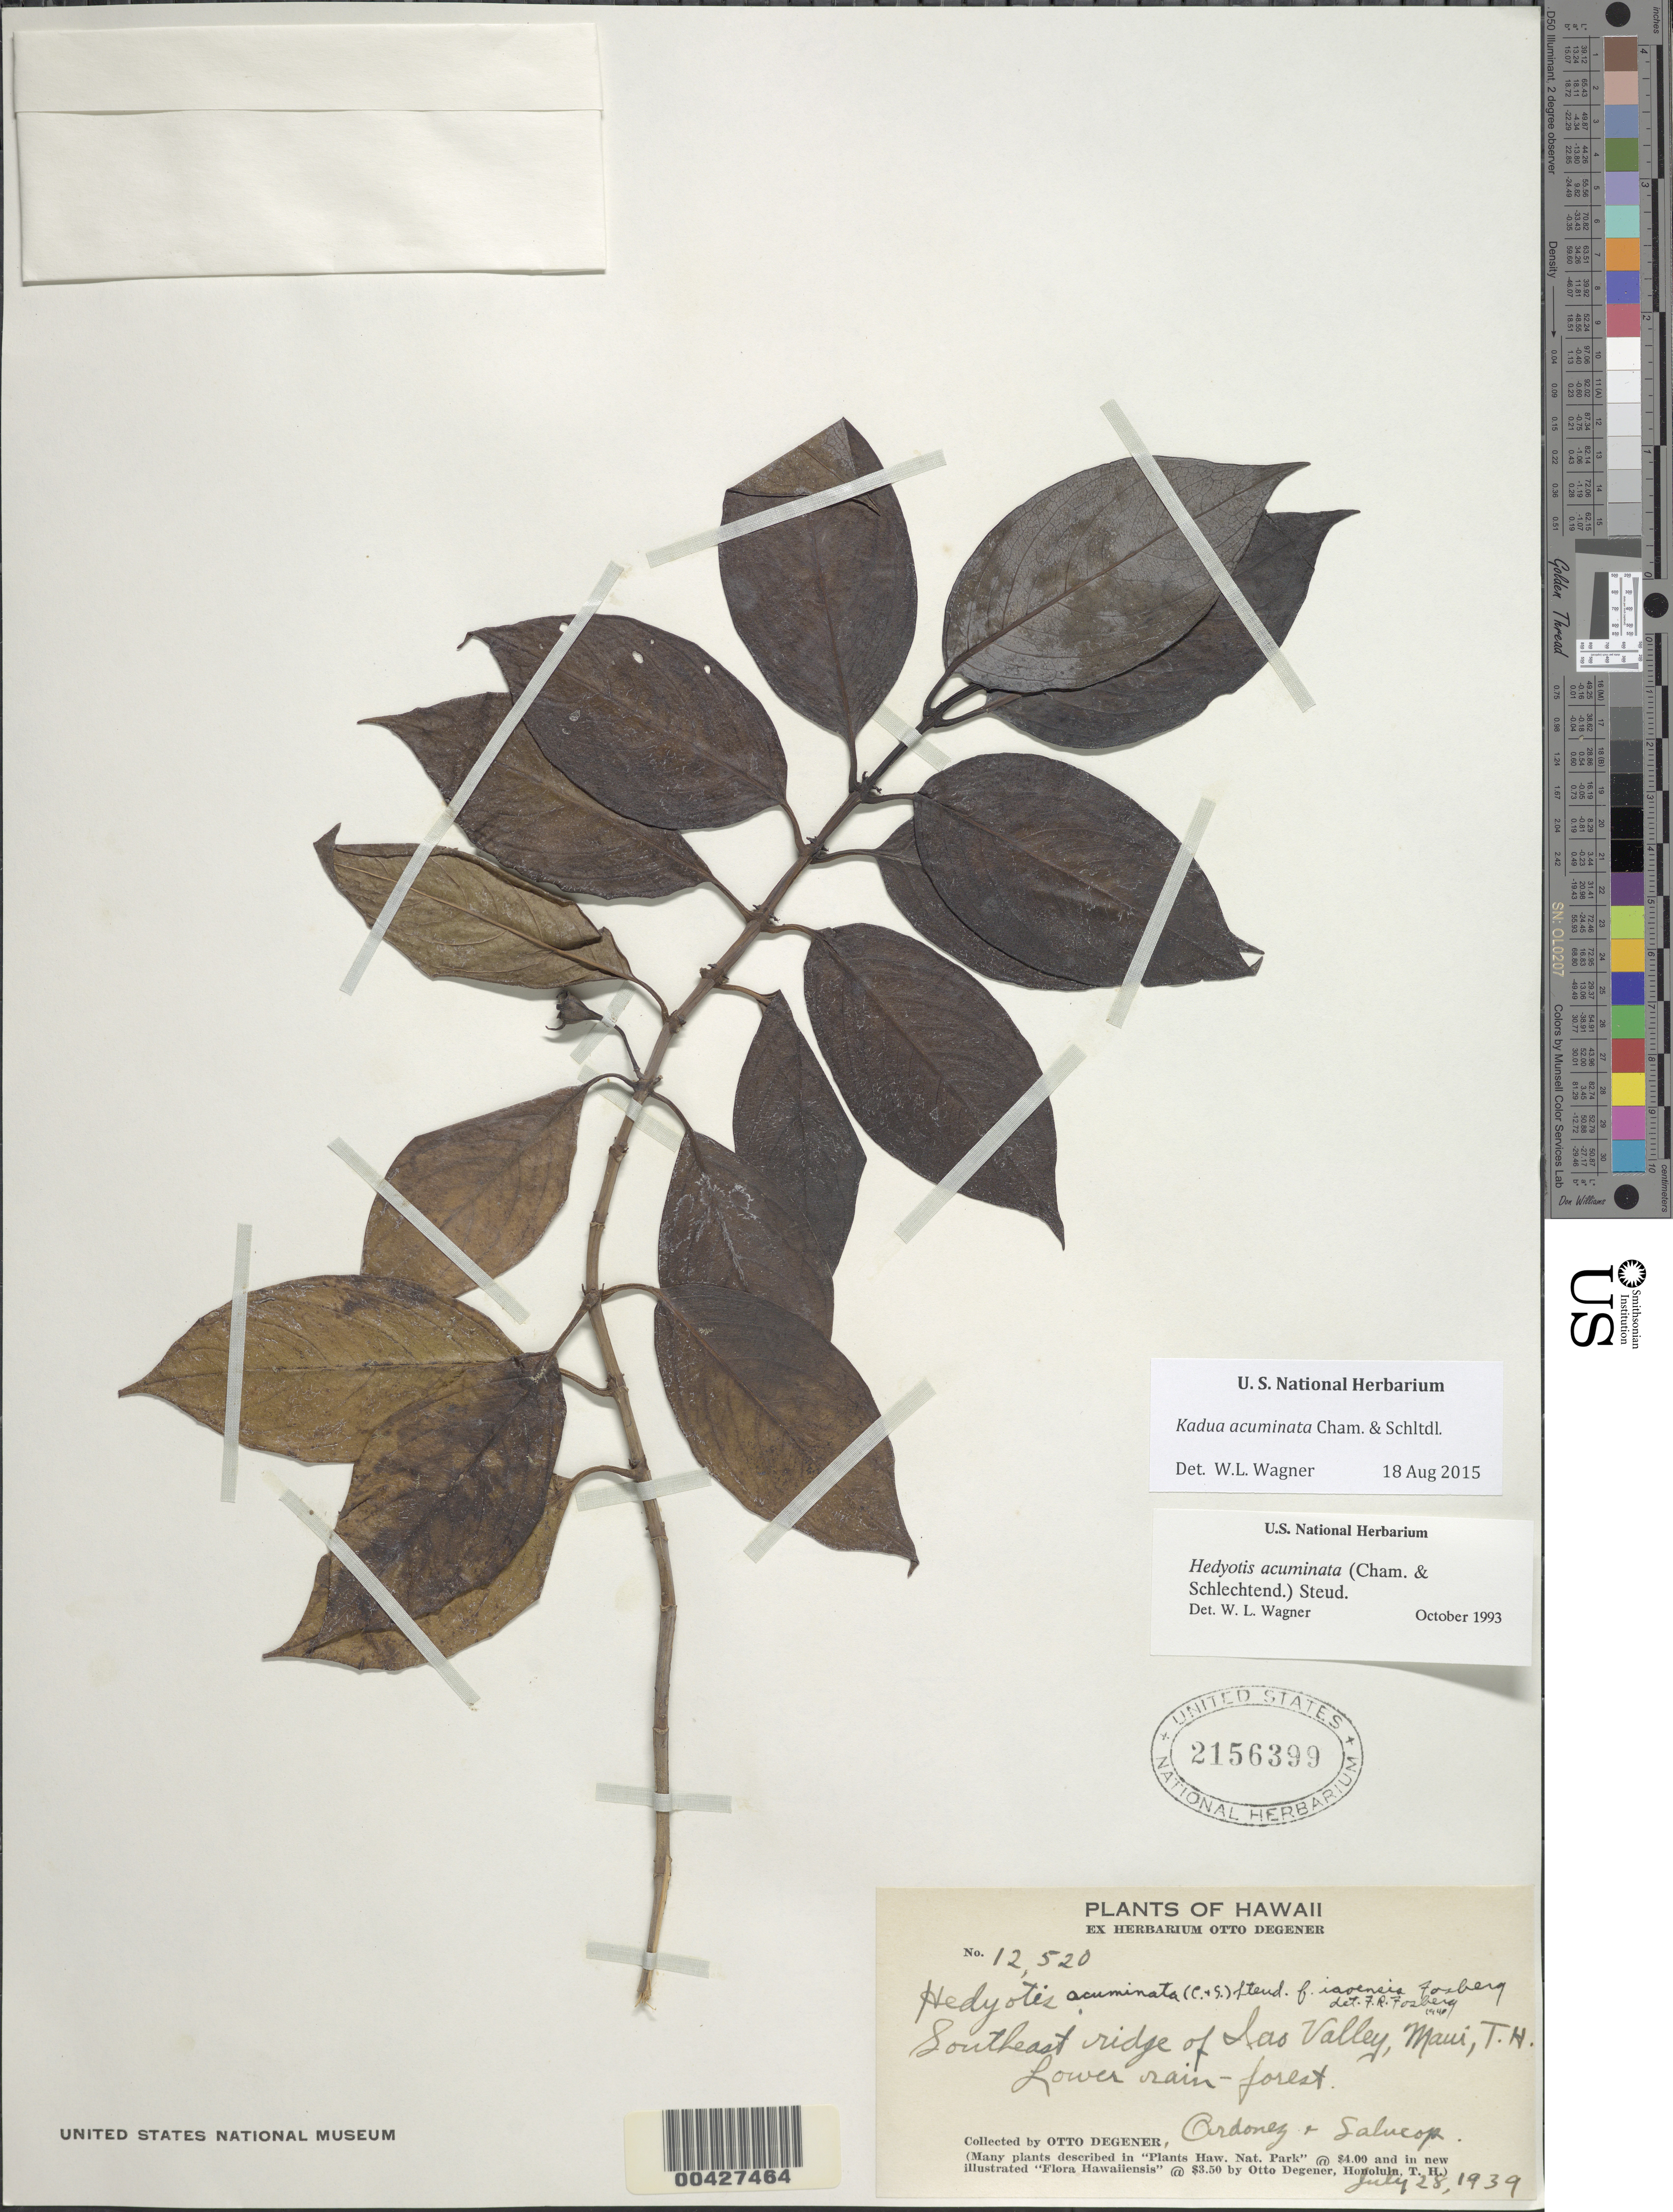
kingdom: Plantae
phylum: Tracheophyta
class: Magnoliopsida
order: Gentianales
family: Rubiaceae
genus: Kadua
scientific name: Kadua acuminata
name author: Cham. & Schltdl.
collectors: O. Degener, Ordonez & -- Salucop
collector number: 12520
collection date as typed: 28 Jul 1939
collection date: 1939-07-28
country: United States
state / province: Hawaii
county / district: Maui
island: Maui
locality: Southeast ridge of Iao Valley.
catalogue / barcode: US 2156399